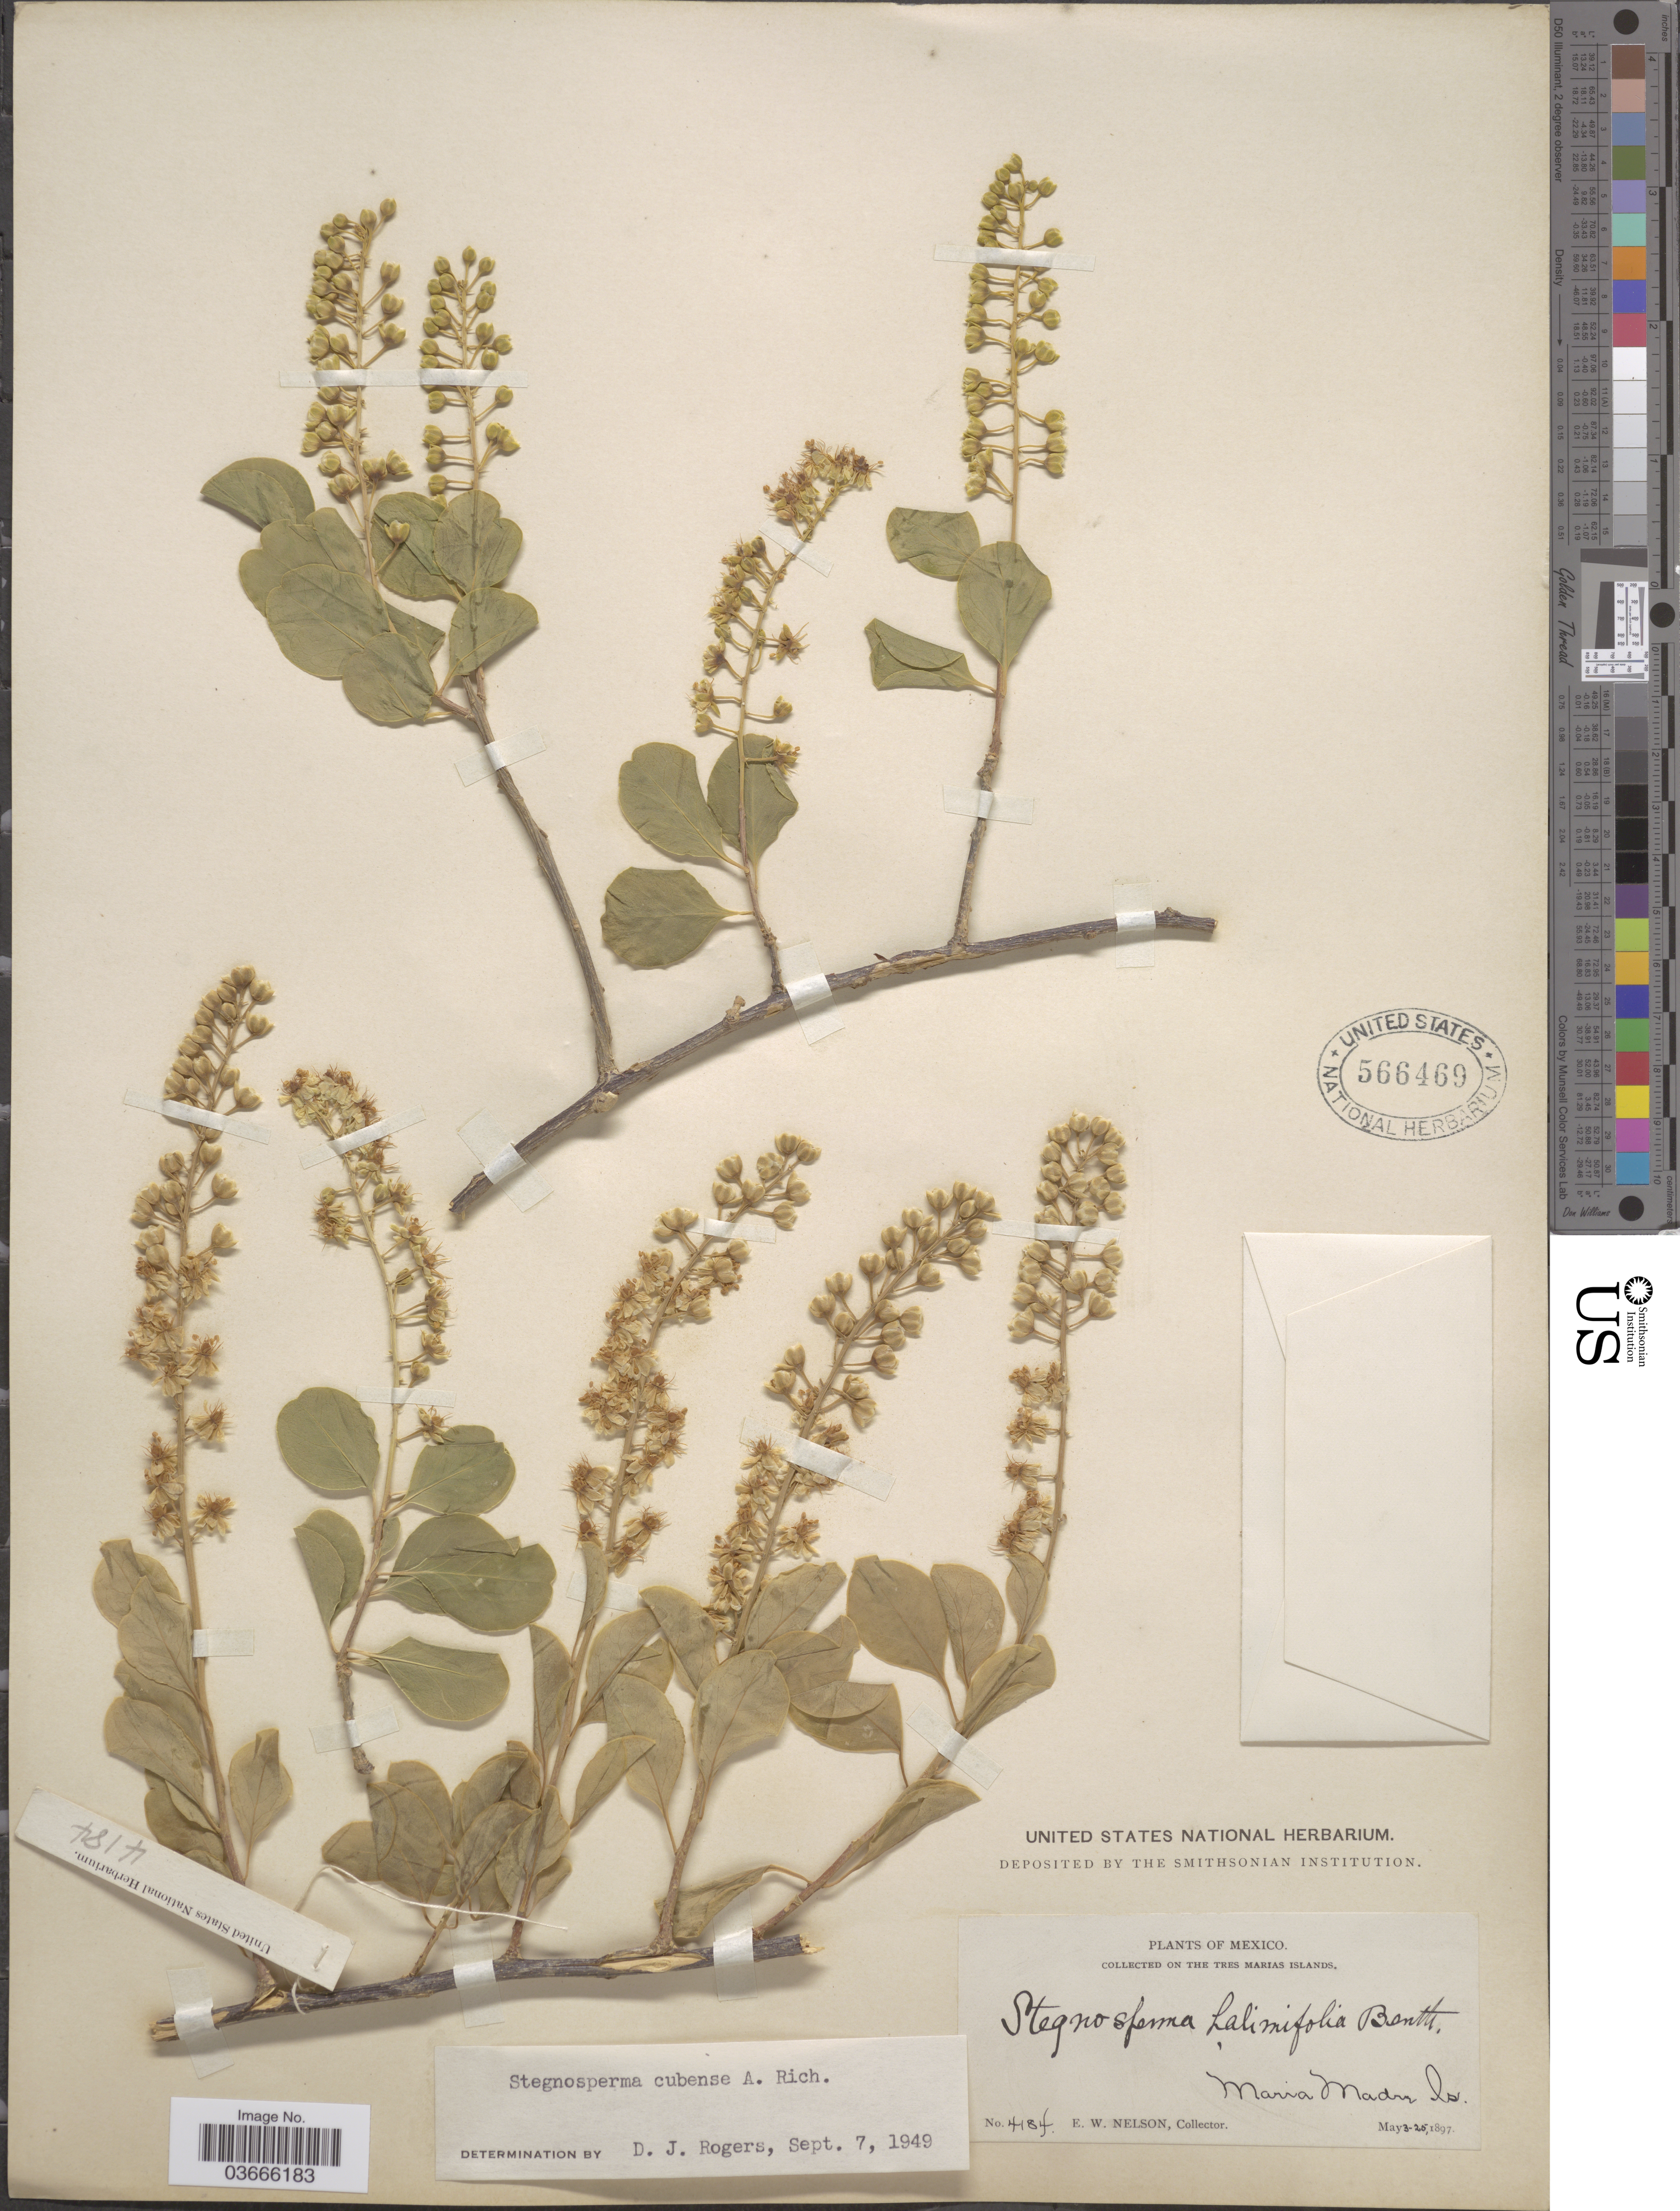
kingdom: Plantae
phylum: Tracheophyta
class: Magnoliopsida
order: Caryophyllales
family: Stegnospermataceae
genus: Stegnosperma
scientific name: Stegnosperma cubense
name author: A. Rich.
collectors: E. W. Nelson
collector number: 4184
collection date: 1897-05-03/1897-05-25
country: Mexico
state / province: Nayarit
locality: Tres Marias Islands. Maria Madre Is.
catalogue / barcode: US 566469